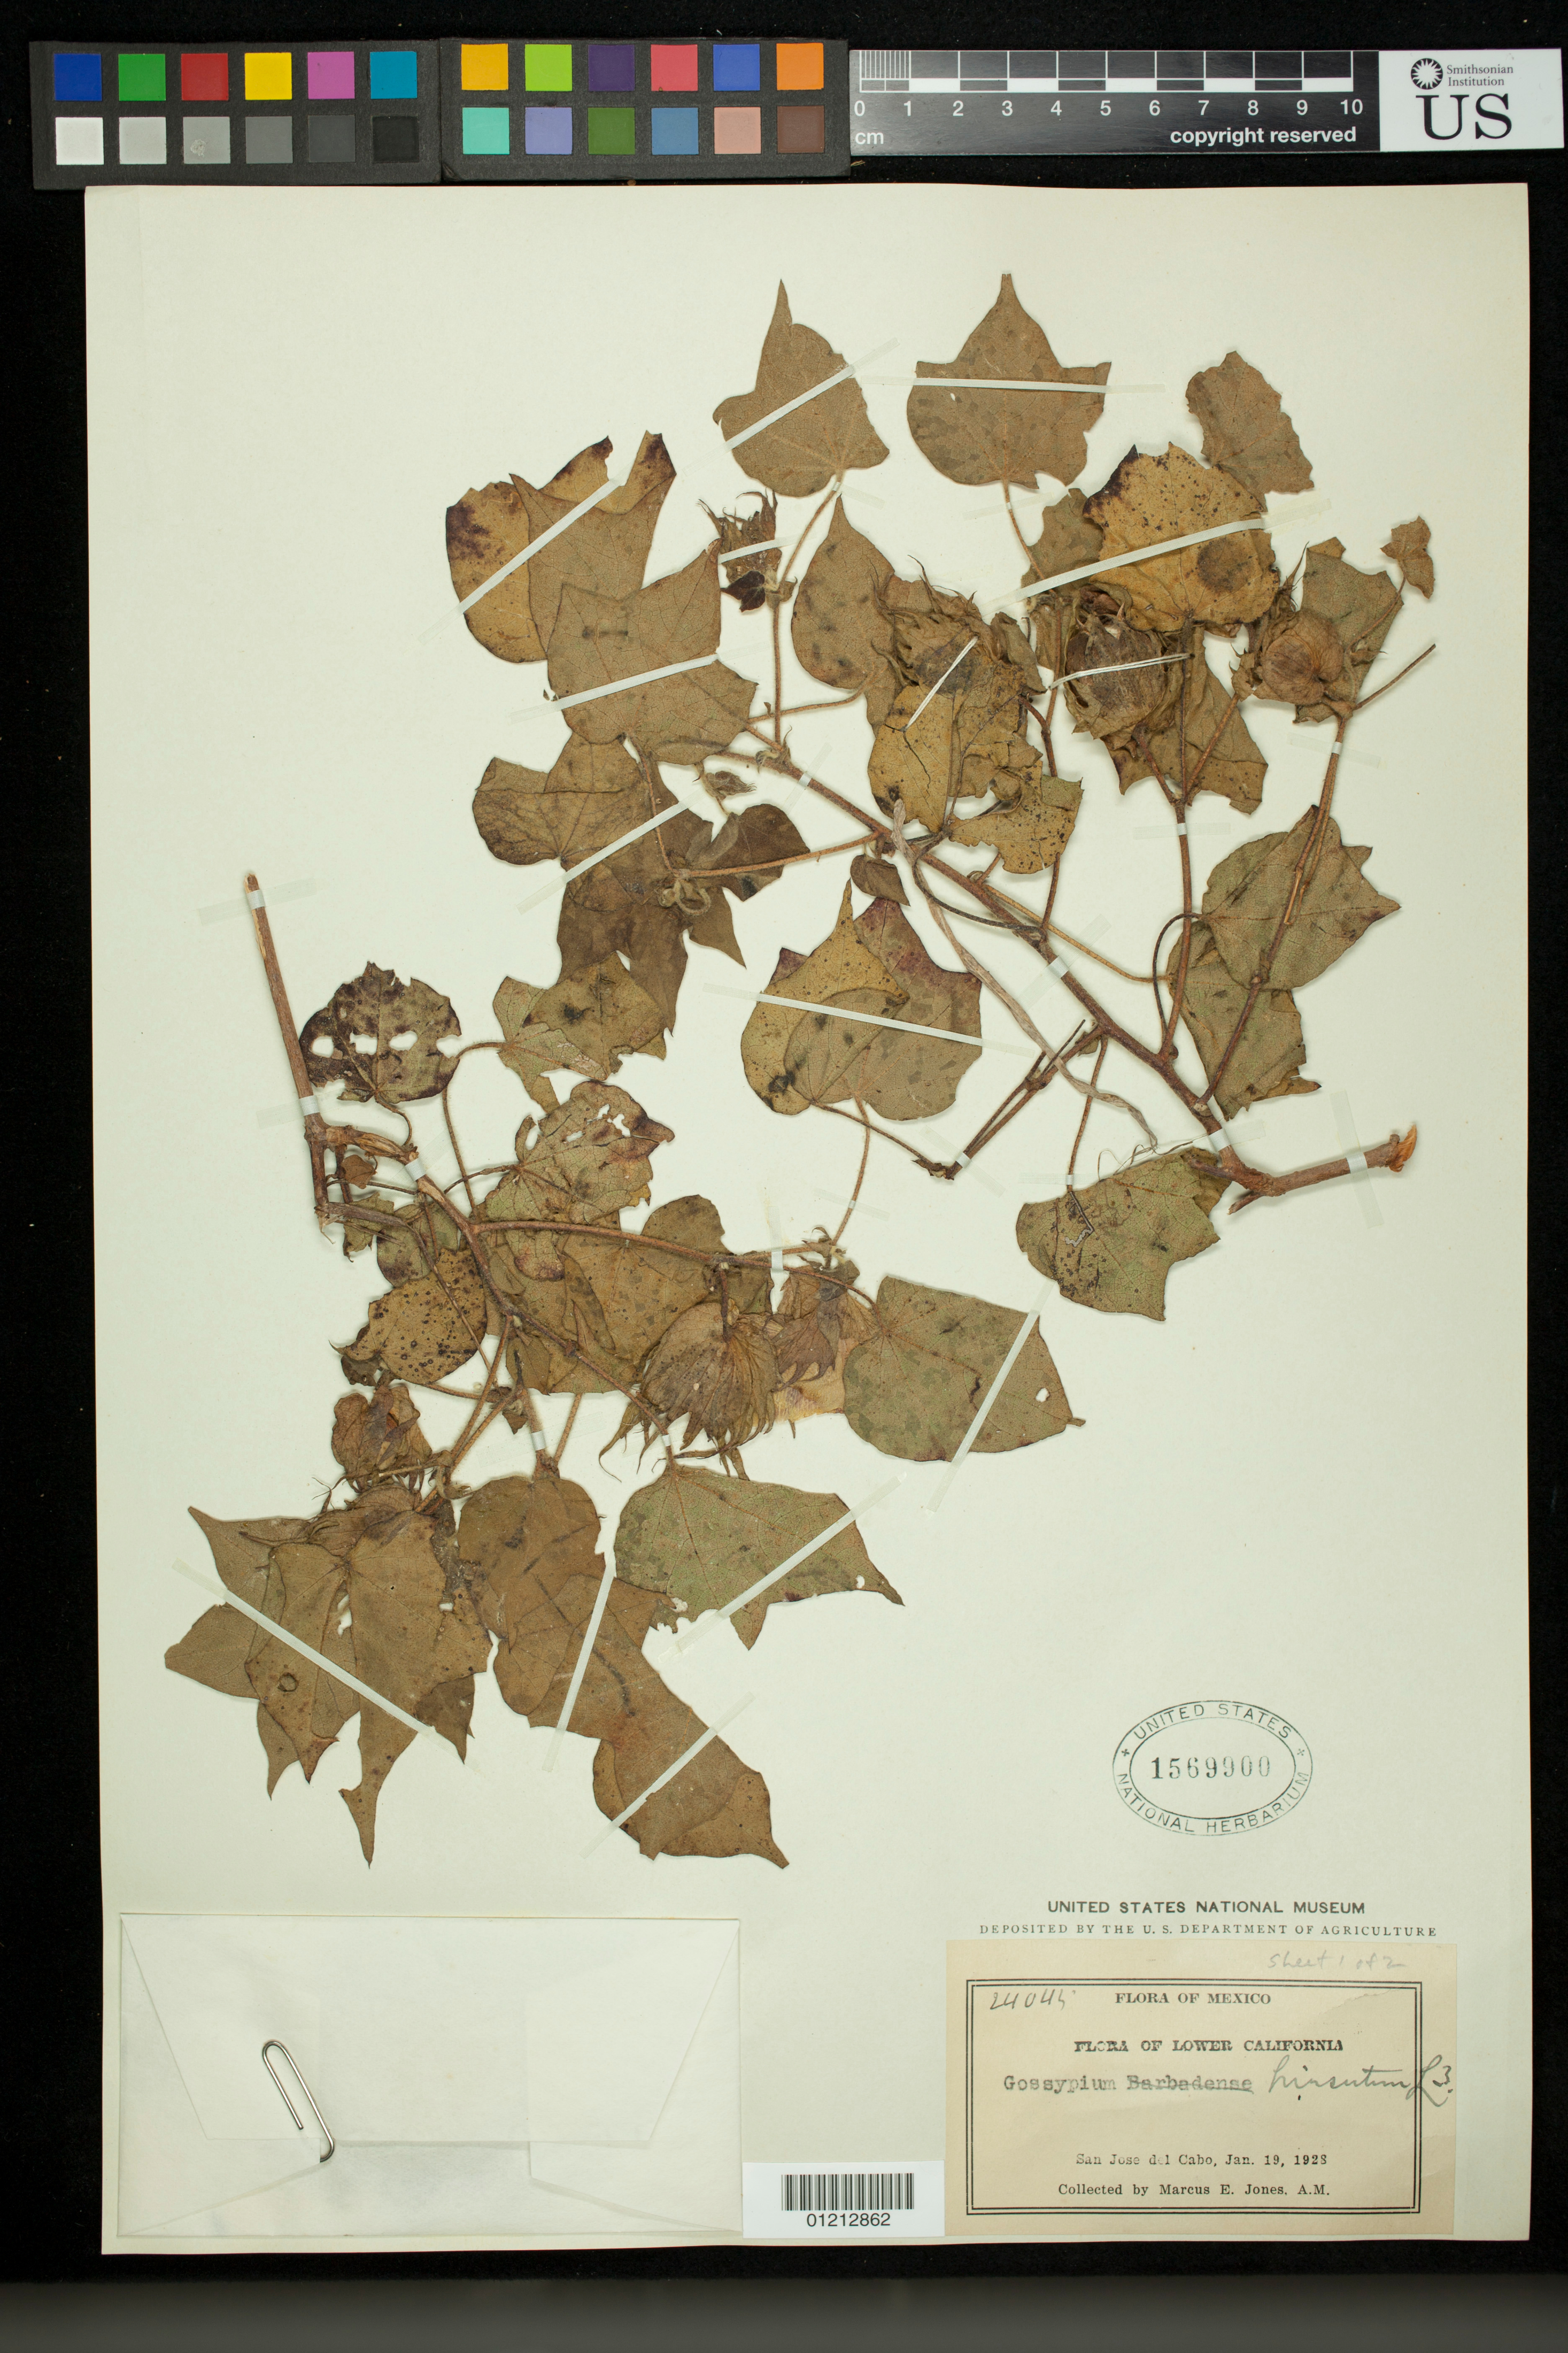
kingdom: Plantae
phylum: Tracheophyta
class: Magnoliopsida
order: Malvales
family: Malvaceae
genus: Gossypium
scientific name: Gossypium hirsutum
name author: L.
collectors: M. E. Jones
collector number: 24045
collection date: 1928-01-19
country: Mexico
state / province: Baja California Sur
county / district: San Jose del Cabo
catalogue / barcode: US 1569900